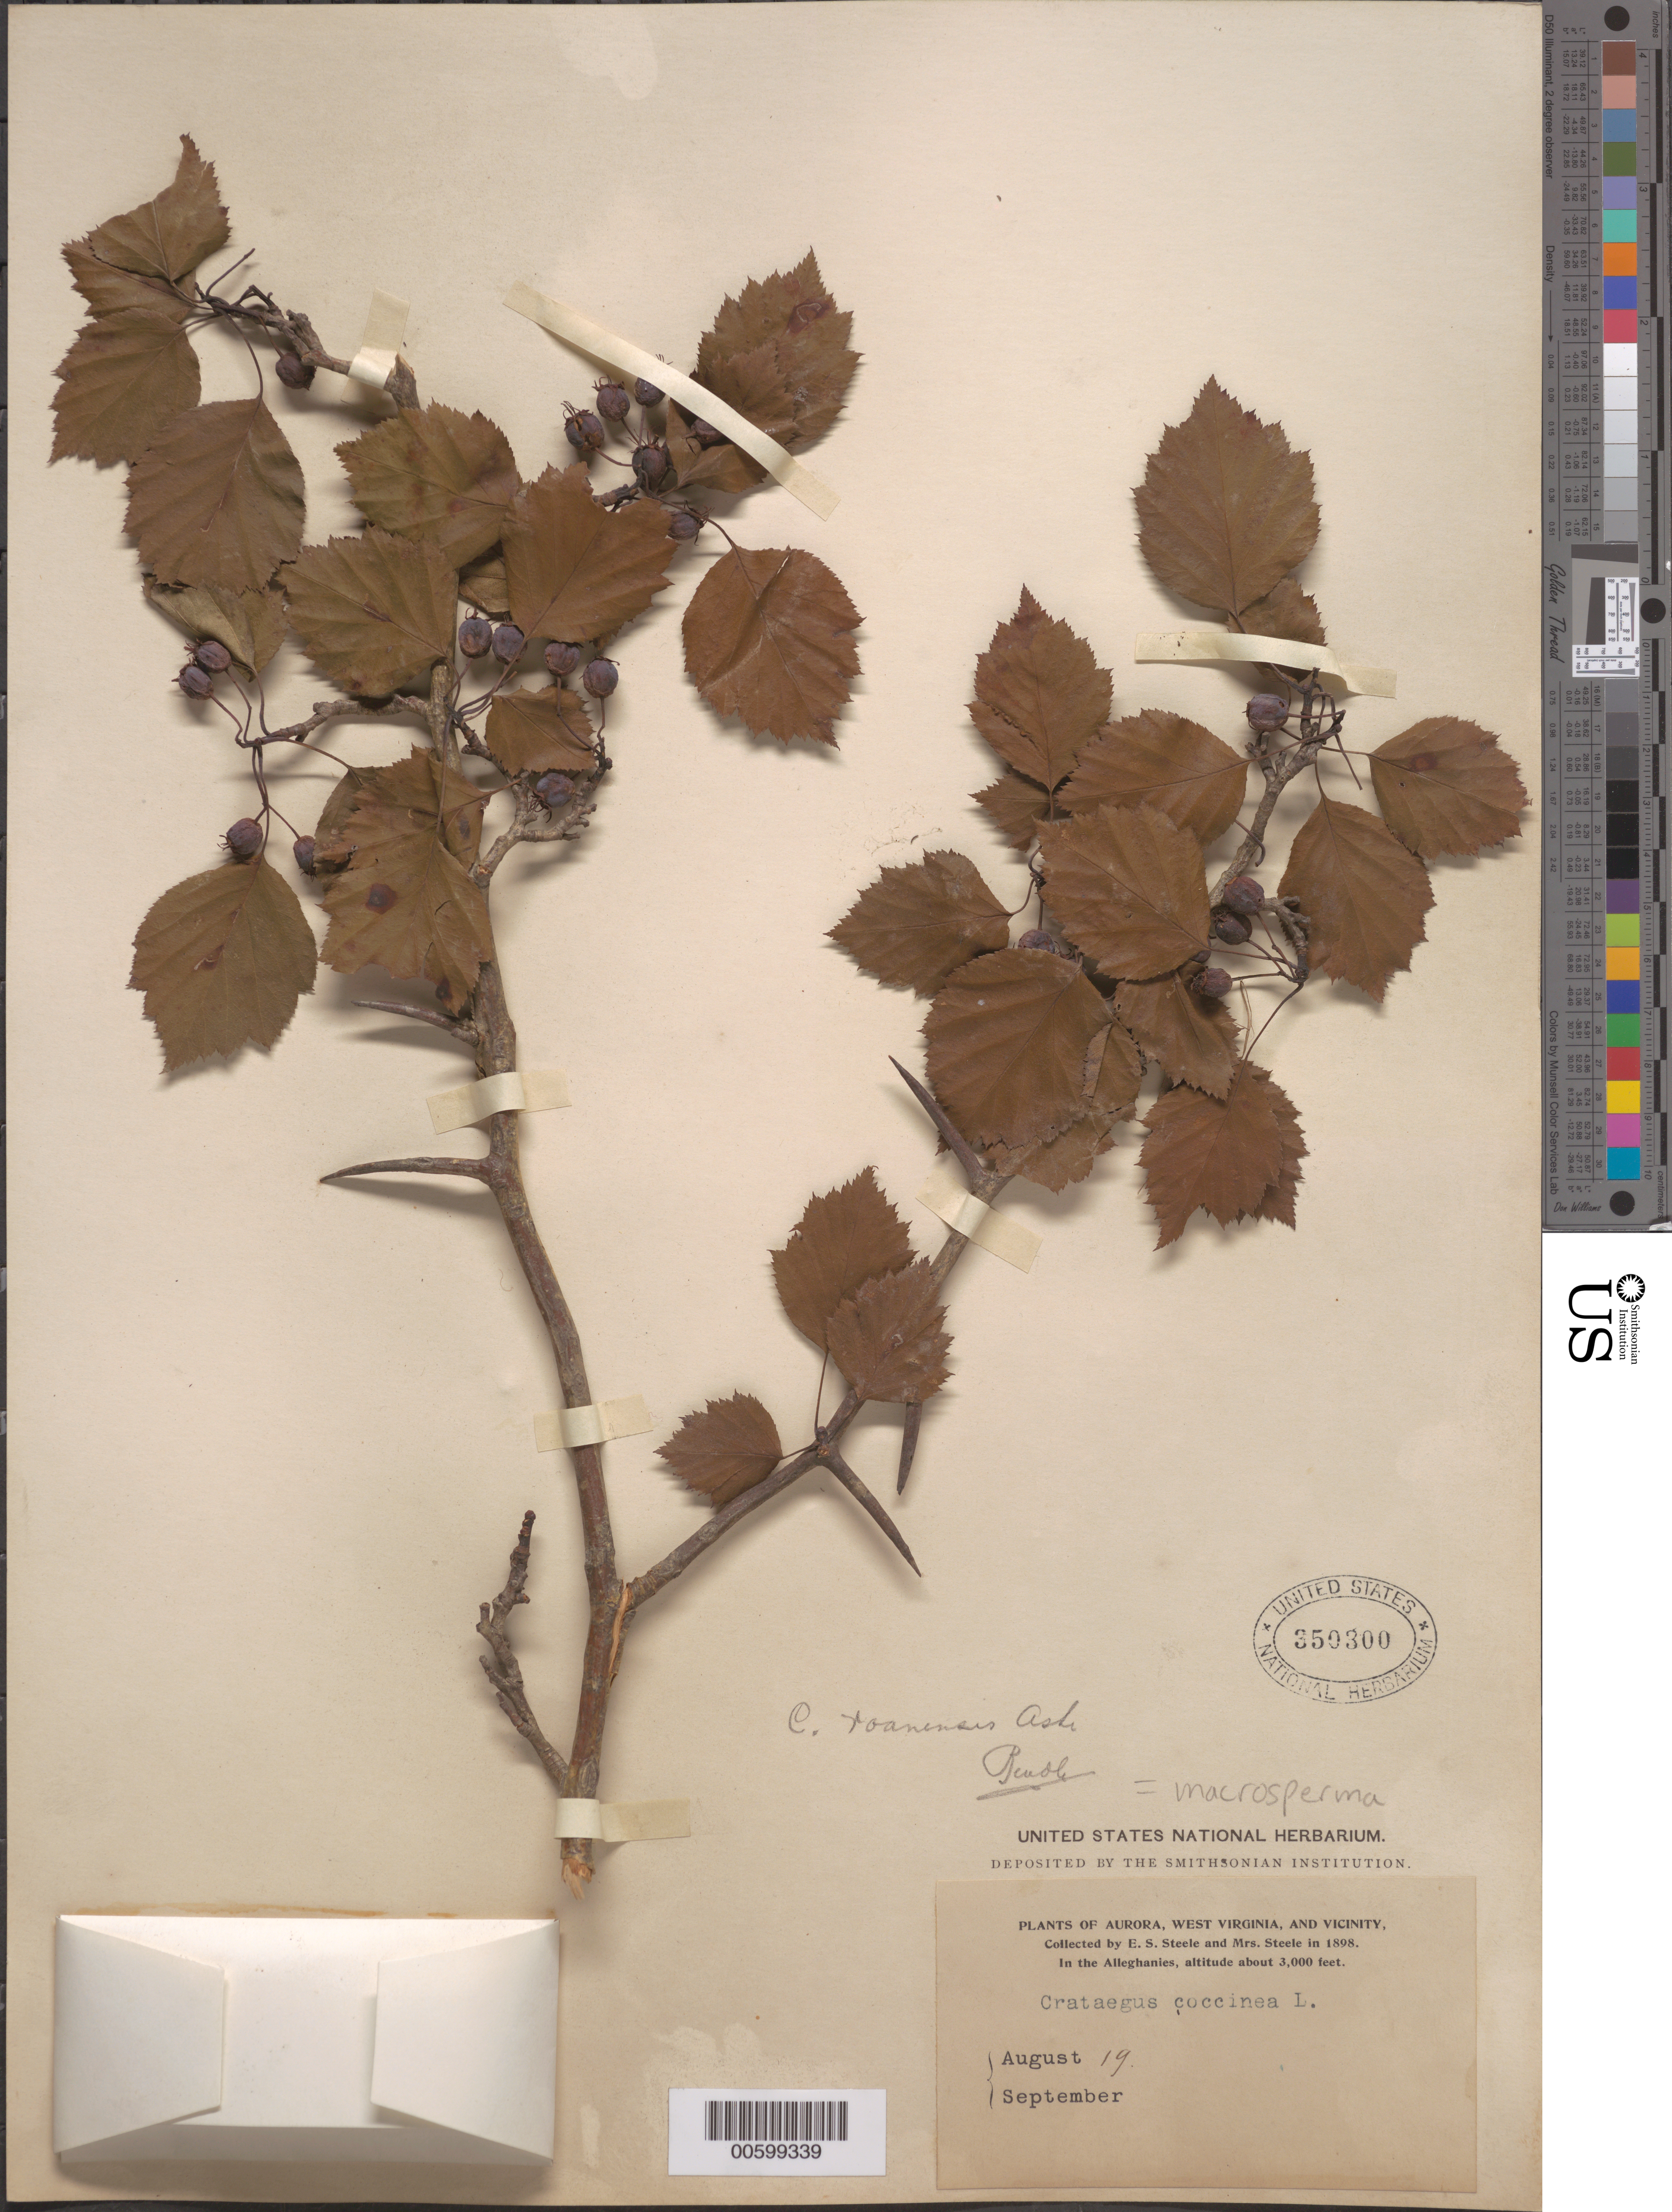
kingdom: Plantae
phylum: Tracheophyta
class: Magnoliopsida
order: Rosales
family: Rosaceae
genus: Crataegus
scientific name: Crataegus macrosperma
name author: Ashe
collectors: E. Steele & Mrs. E. S. Steele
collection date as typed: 19 Aug 1898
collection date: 1898-08-19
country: United States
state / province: West Virginia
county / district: Preston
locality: Aurora and vicinity, in the Alleghanies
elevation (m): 914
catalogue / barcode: US 350300